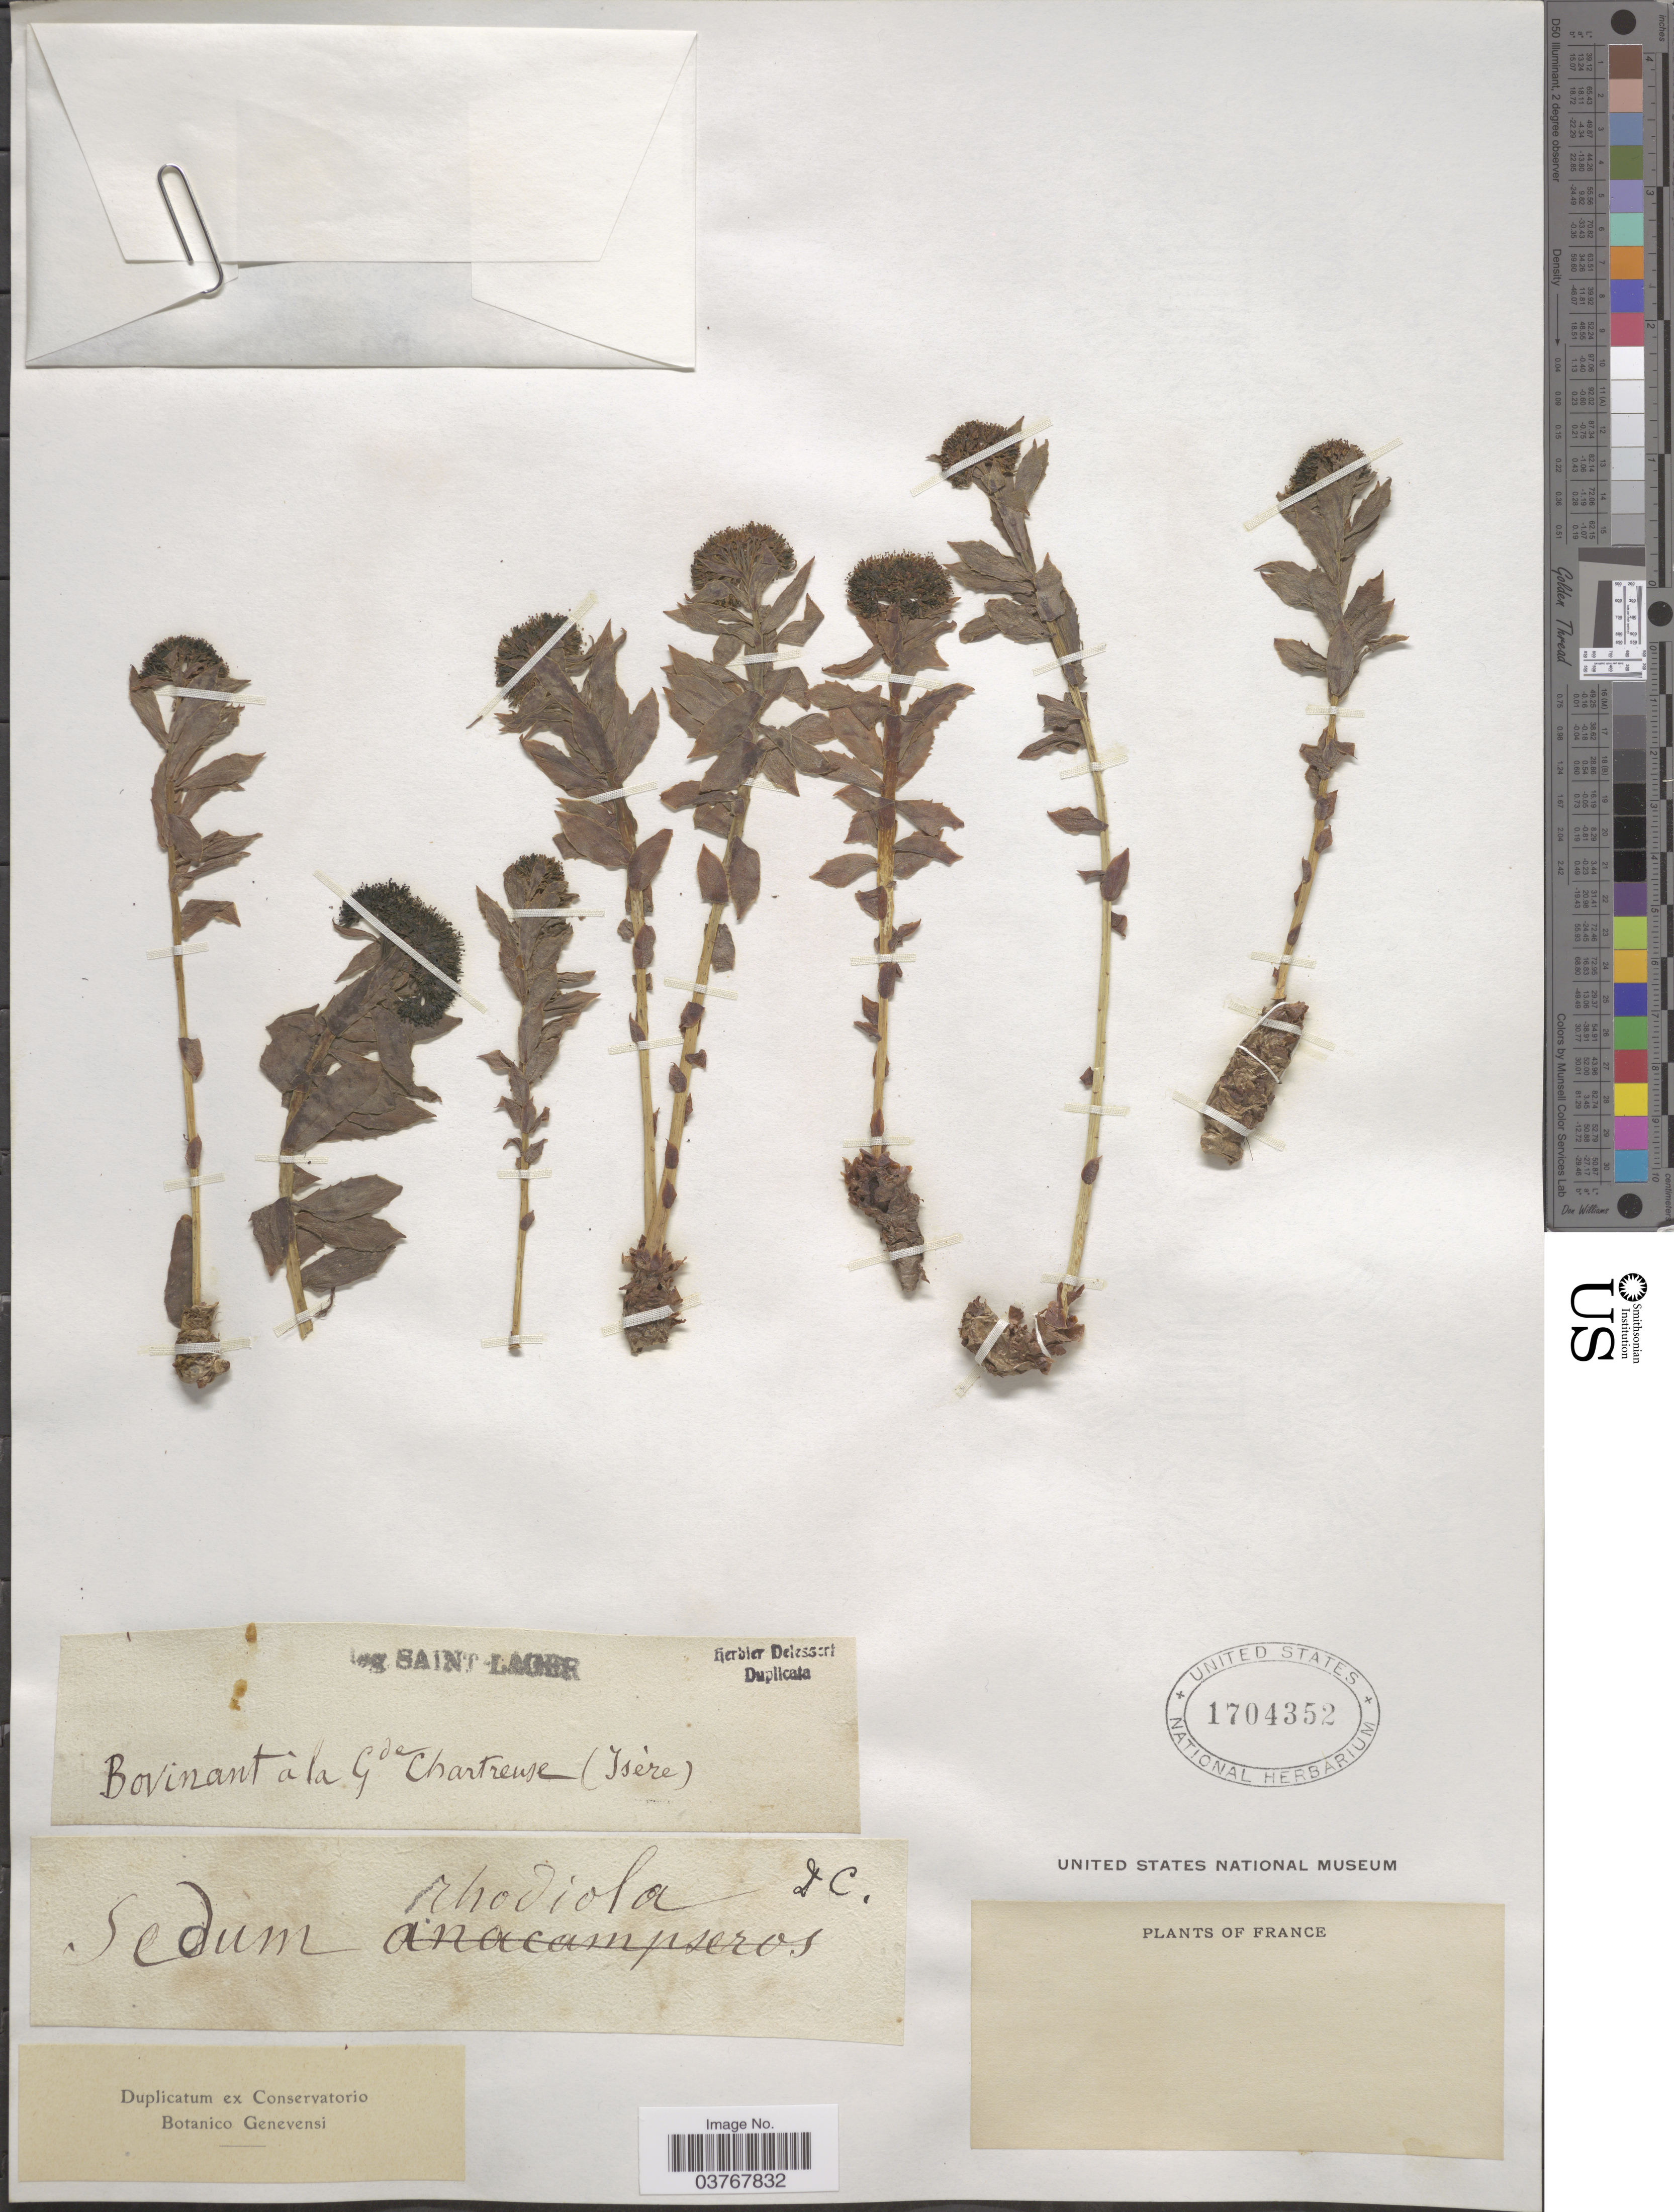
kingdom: Plantae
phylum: Tracheophyta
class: Magnoliopsida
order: Saxifragales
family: Crassulaceae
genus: Sedum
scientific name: Sedum rhodiola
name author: DC.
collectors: Saint-Lager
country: France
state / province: Auvergne-Rhône-Alpes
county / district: Isère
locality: Bovinant a la Gde Chartreuse (Isère).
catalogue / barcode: US 1704352